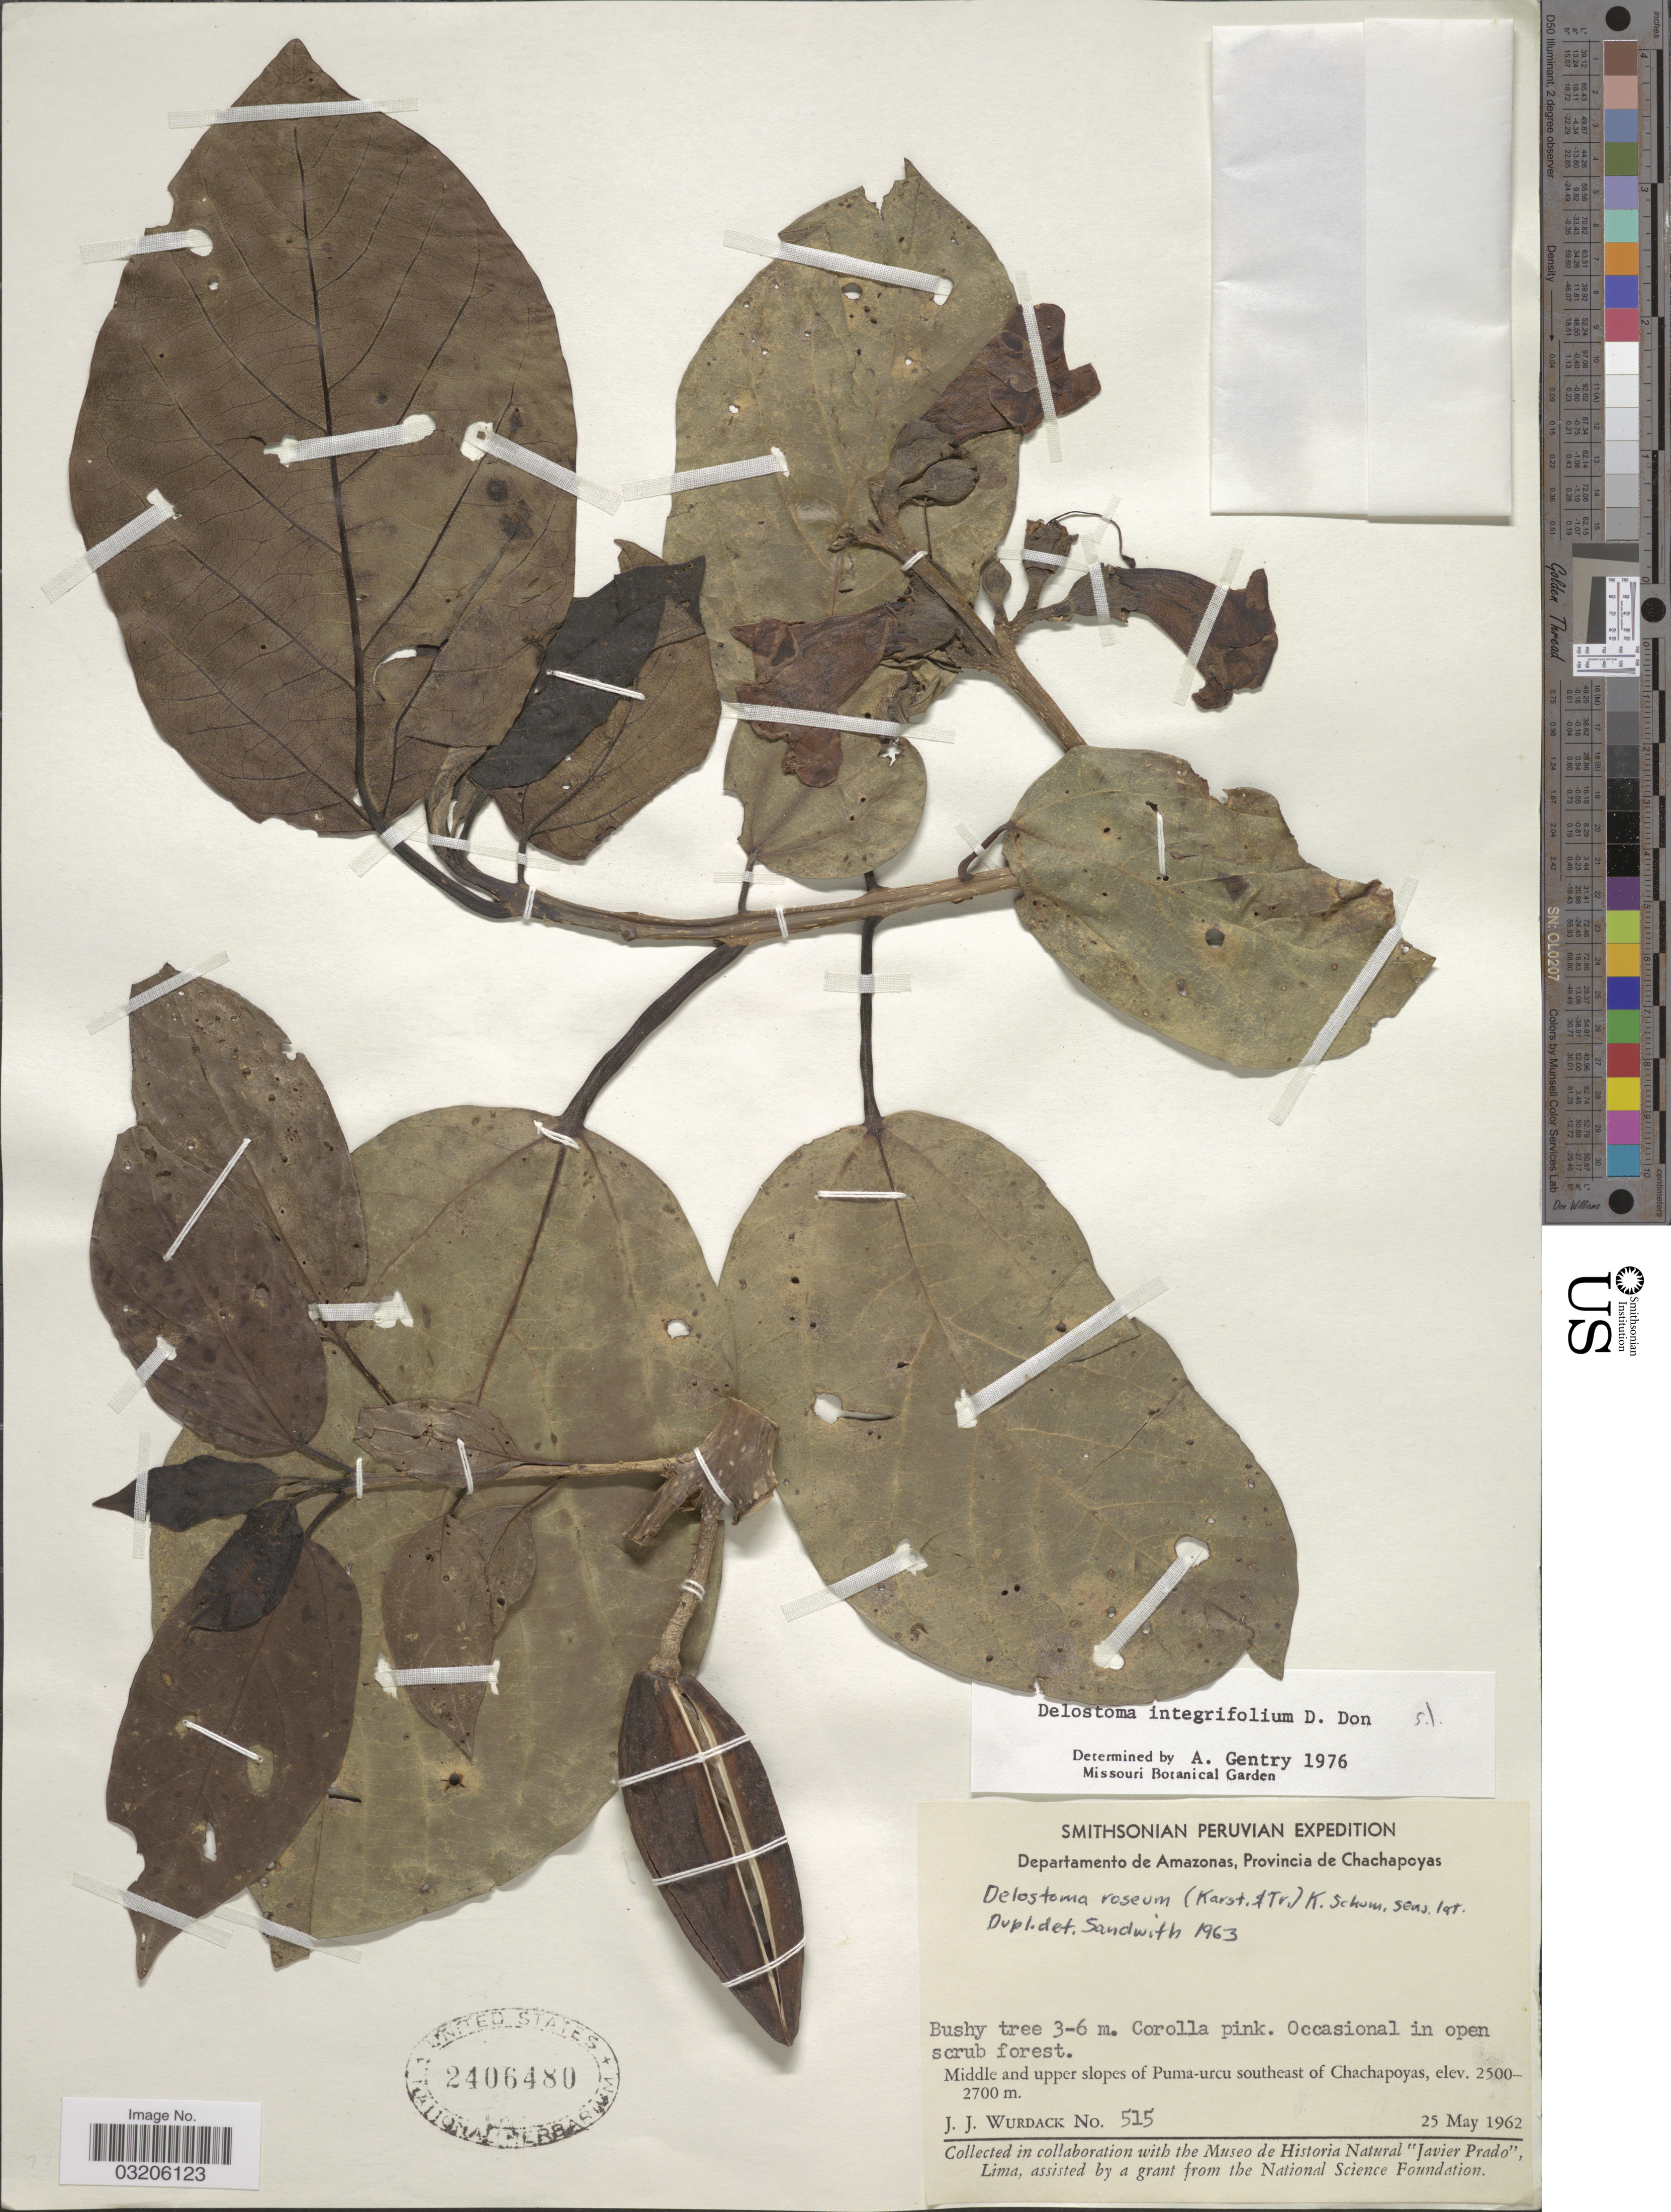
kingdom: Plantae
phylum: Tracheophyta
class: Magnoliopsida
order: Lamiales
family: Bignoniaceae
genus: Delostoma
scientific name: Delostoma integrifolium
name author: D. Don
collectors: J. J. Wurdack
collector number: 515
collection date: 1962-05-25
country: Peru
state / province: Amazonas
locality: Departamento de Amazonas, Provincia de Chachapoyas. Middle and upper slopes of Puma-urcu southeast of Chachapoyas.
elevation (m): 2500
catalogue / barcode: US 2406480